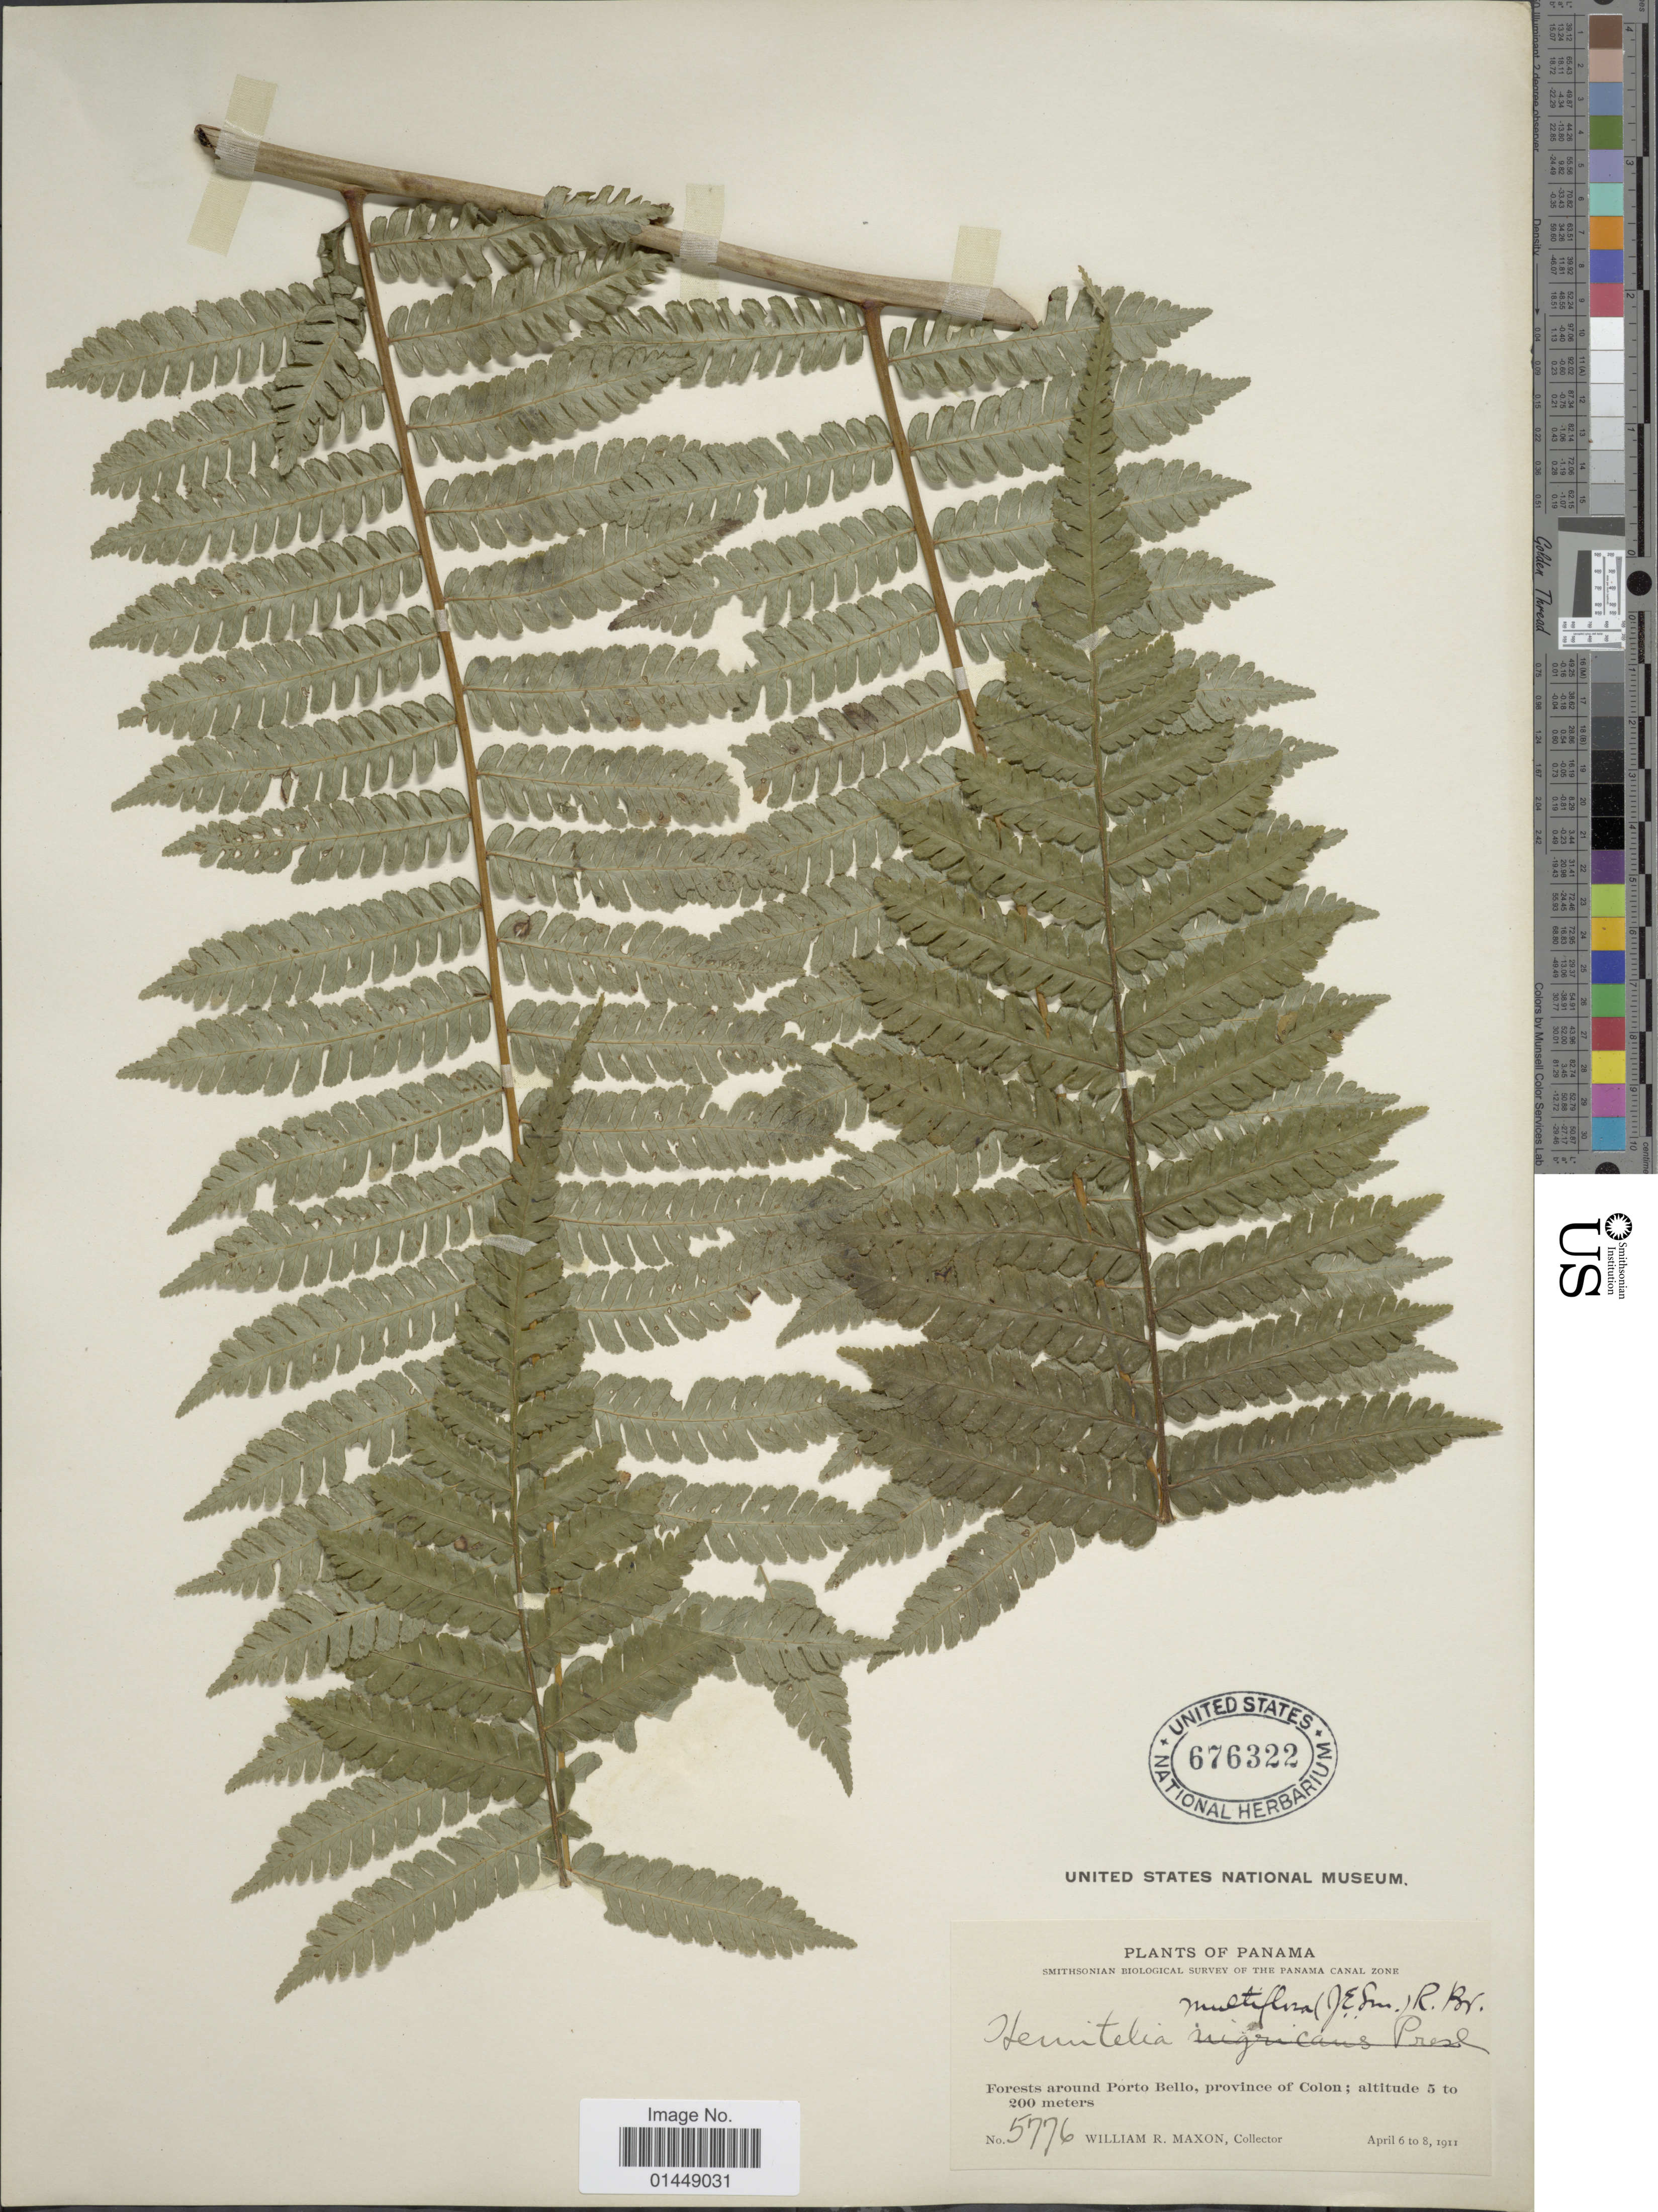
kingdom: Plantae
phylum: Tracheophyta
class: Polypodiopsida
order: Cyatheales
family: Cyatheaceae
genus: Cyathea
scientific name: Cyathea multiflora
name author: Sm.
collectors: W. R. Maxon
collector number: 5776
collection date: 1911-04-06/1911-04-08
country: Panama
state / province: Colón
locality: Forests around Porto Bello, province of Colon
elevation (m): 5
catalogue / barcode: US 676322